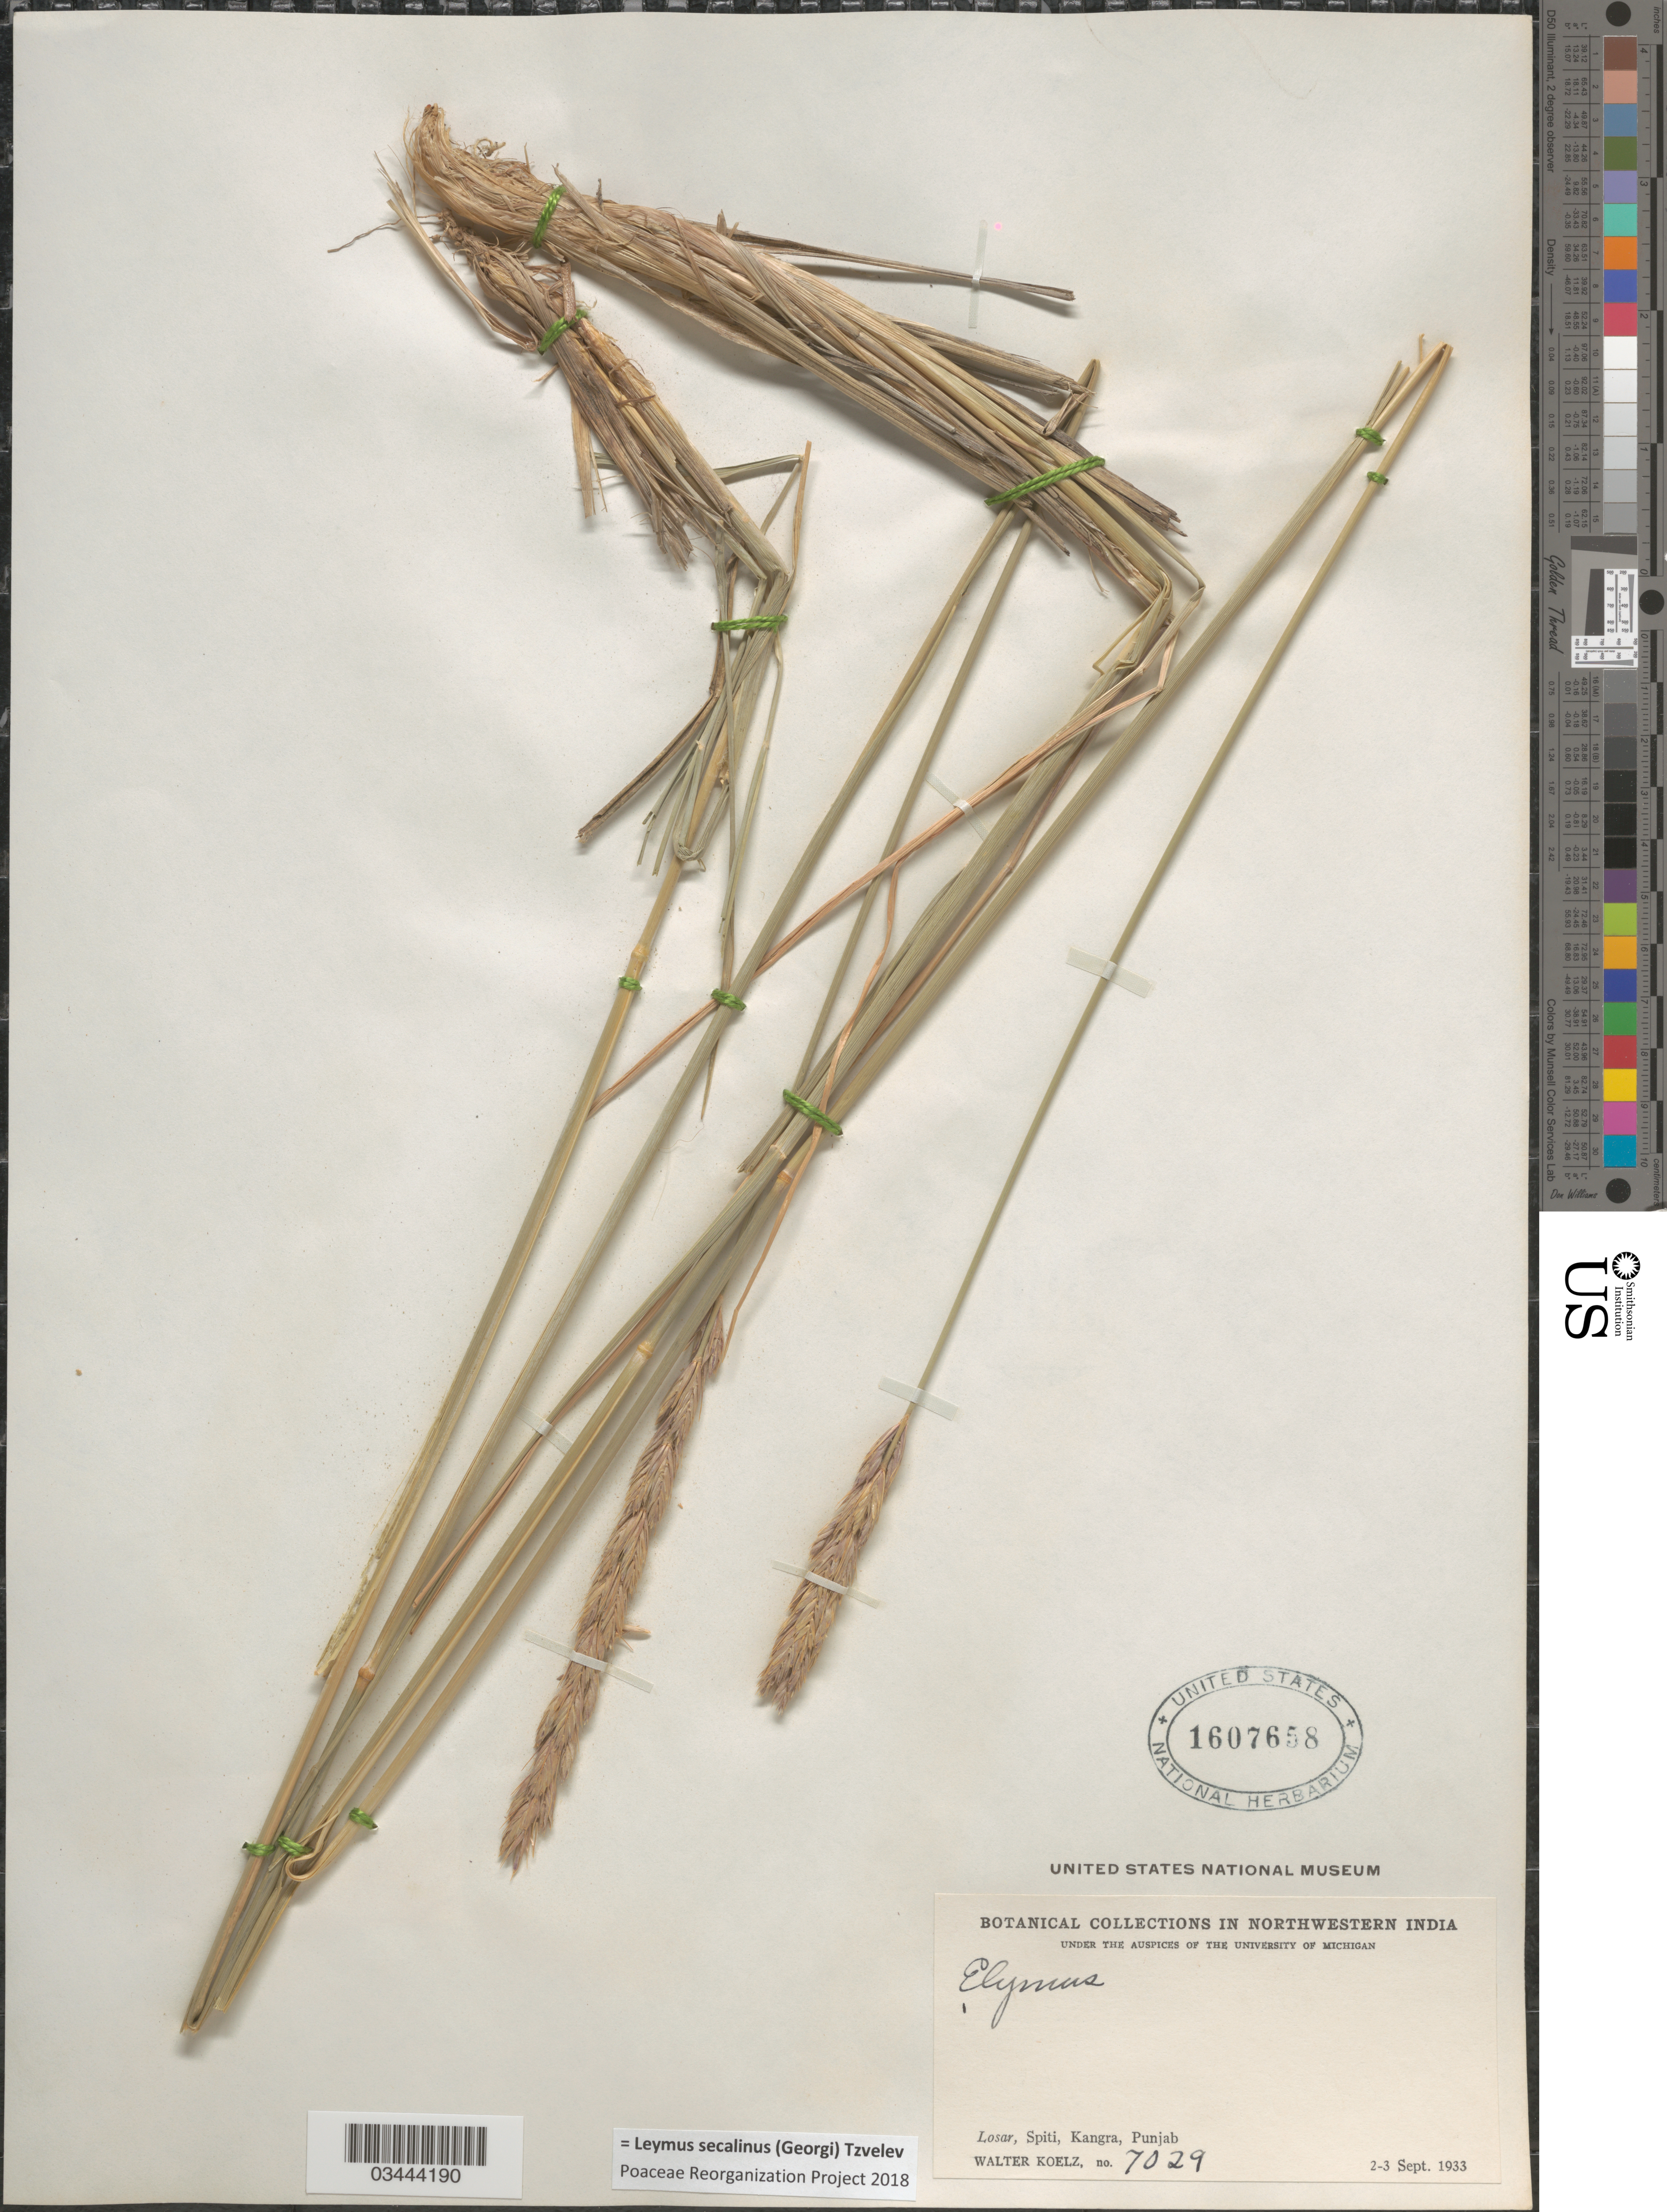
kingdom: Plantae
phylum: Tracheophyta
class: Liliopsida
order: Poales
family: Poaceae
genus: Leymus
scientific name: Leymus secalinus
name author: (Georgi) Tzvelev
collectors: W. N. Koelz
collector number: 7029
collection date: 1933-09-02/1933-09-03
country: India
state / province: Punjab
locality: In Northwestern India. Losar, Spiti, Kangra.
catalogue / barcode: US 1607658